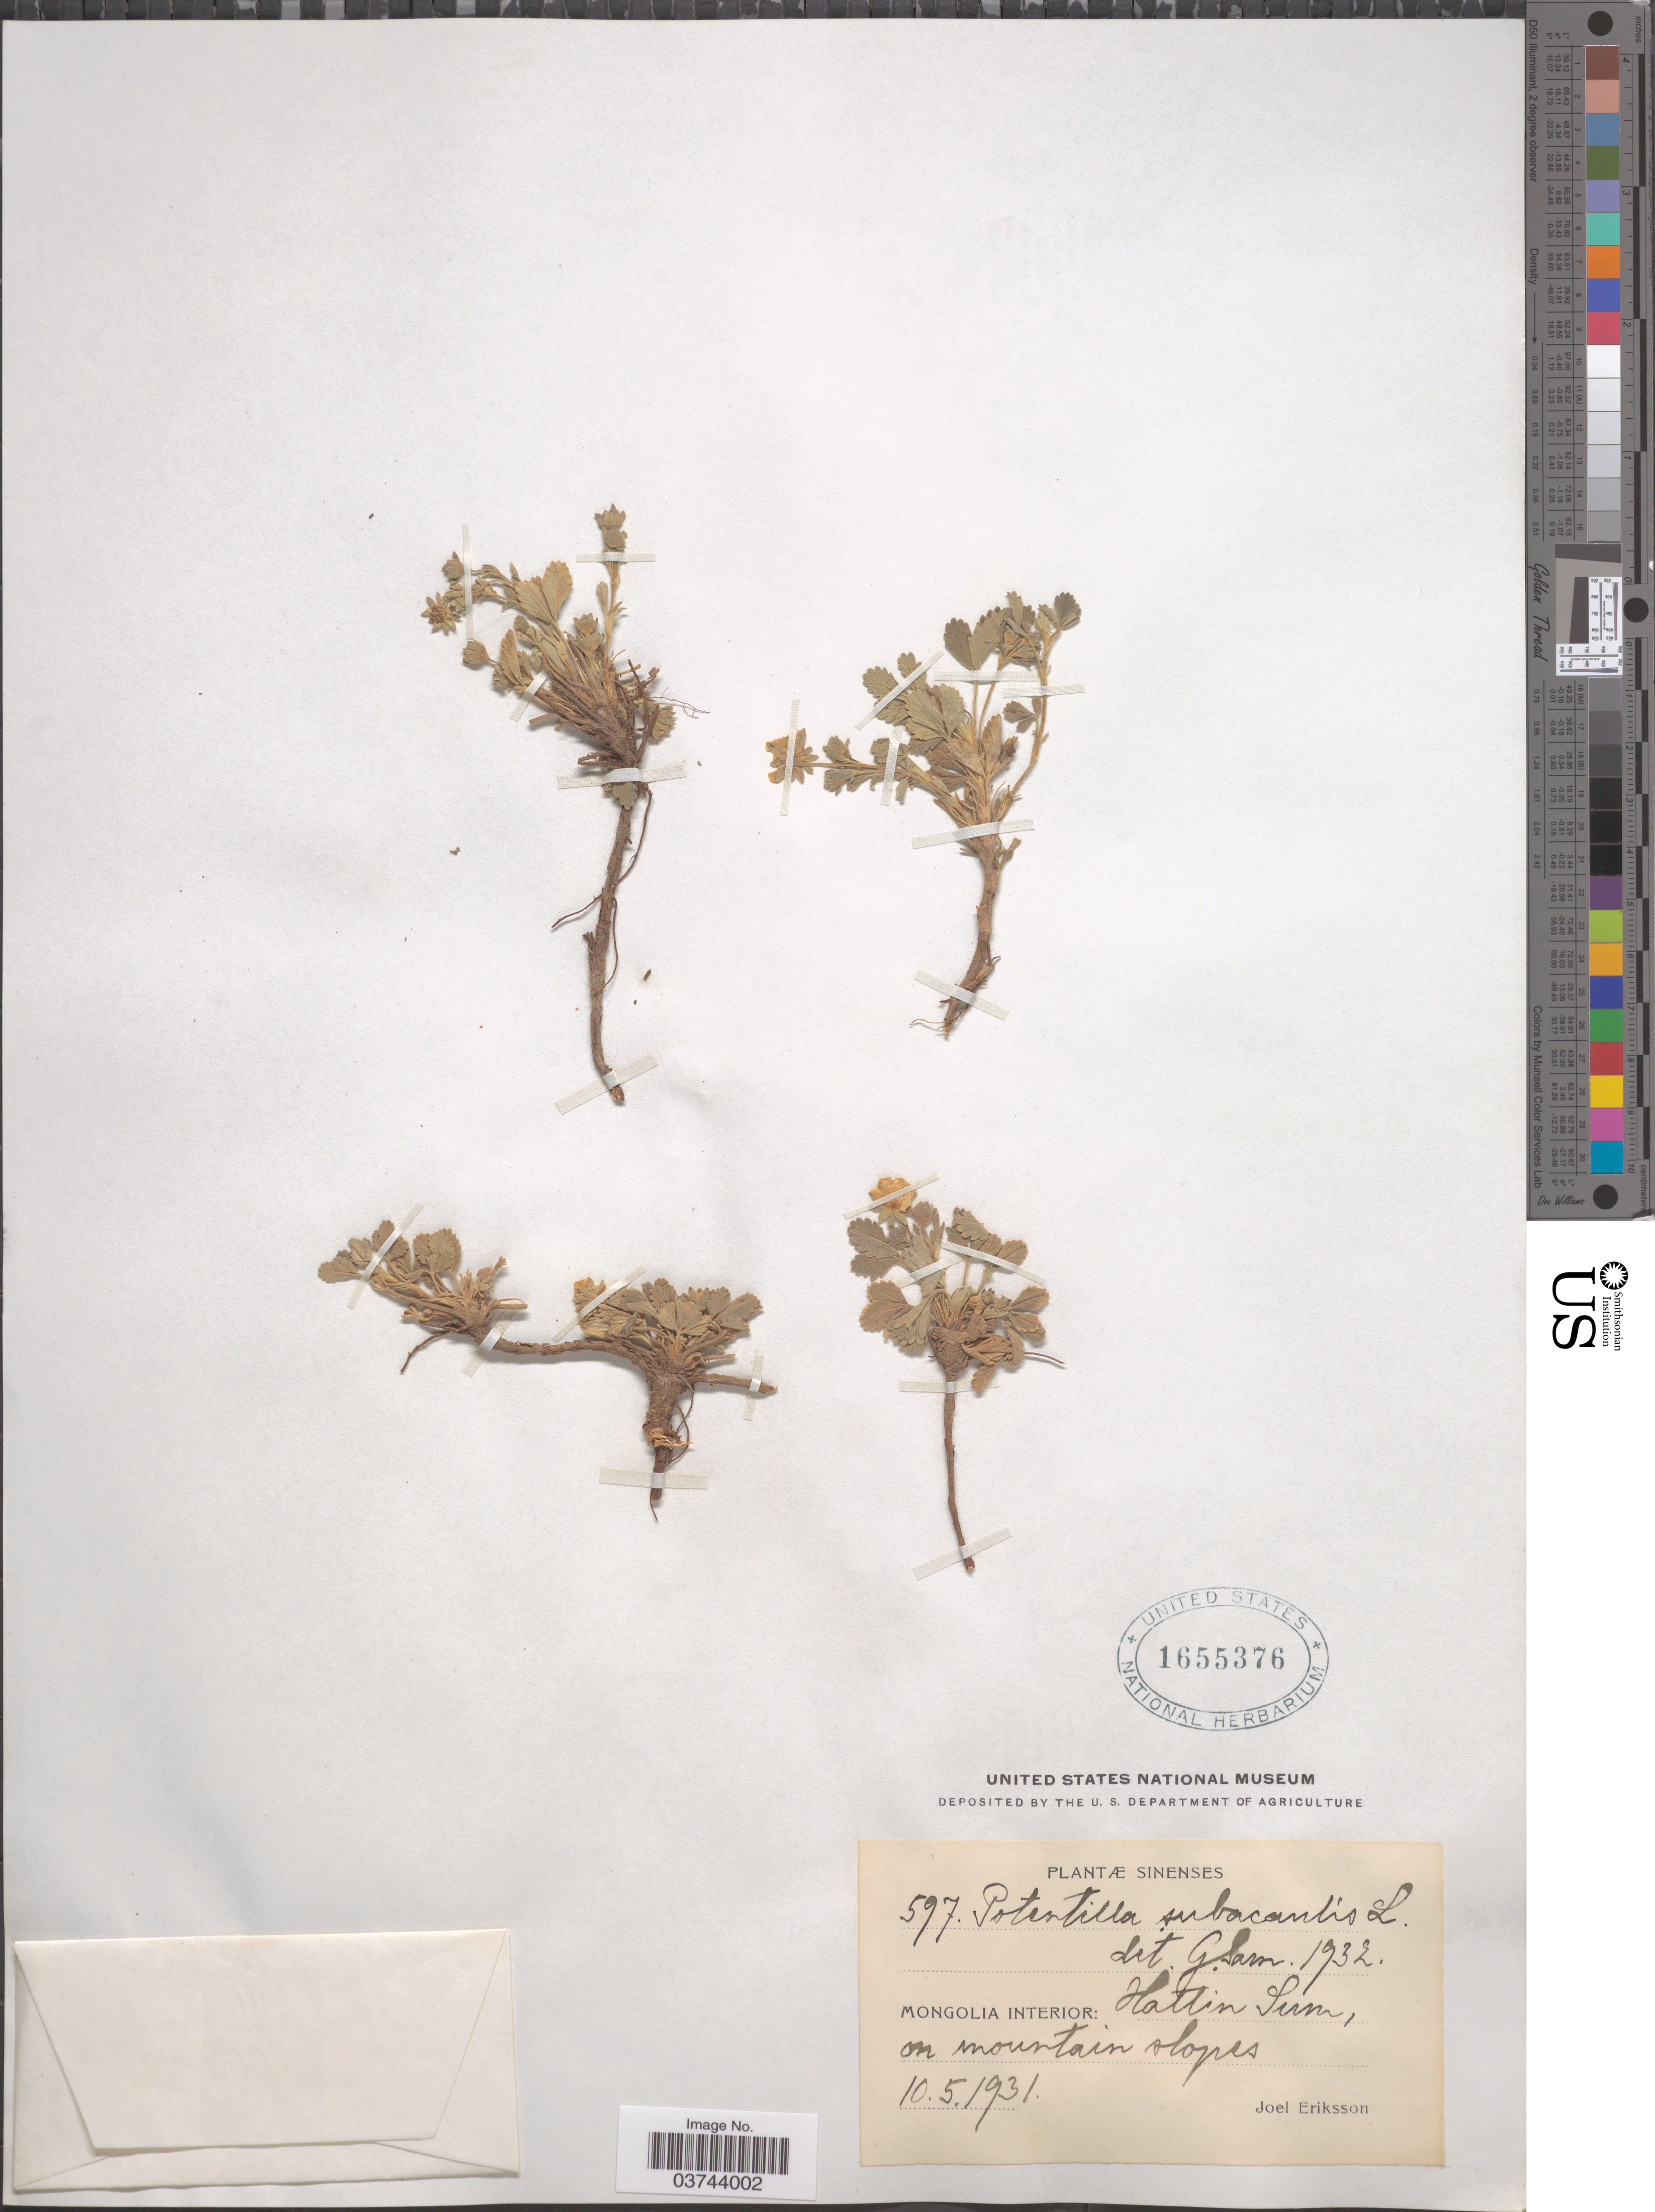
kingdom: Plantae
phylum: Tracheophyta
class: Magnoliopsida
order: Rosales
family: Rosaceae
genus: Potentilla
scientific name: Potentilla subacaulis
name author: L.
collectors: J. Eriksson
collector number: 597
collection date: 1931-05-10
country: China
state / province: Nei Monggol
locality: Sinenses. Mongolia Interior: Hattin Sum, on mountain slopes.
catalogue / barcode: US 1655376